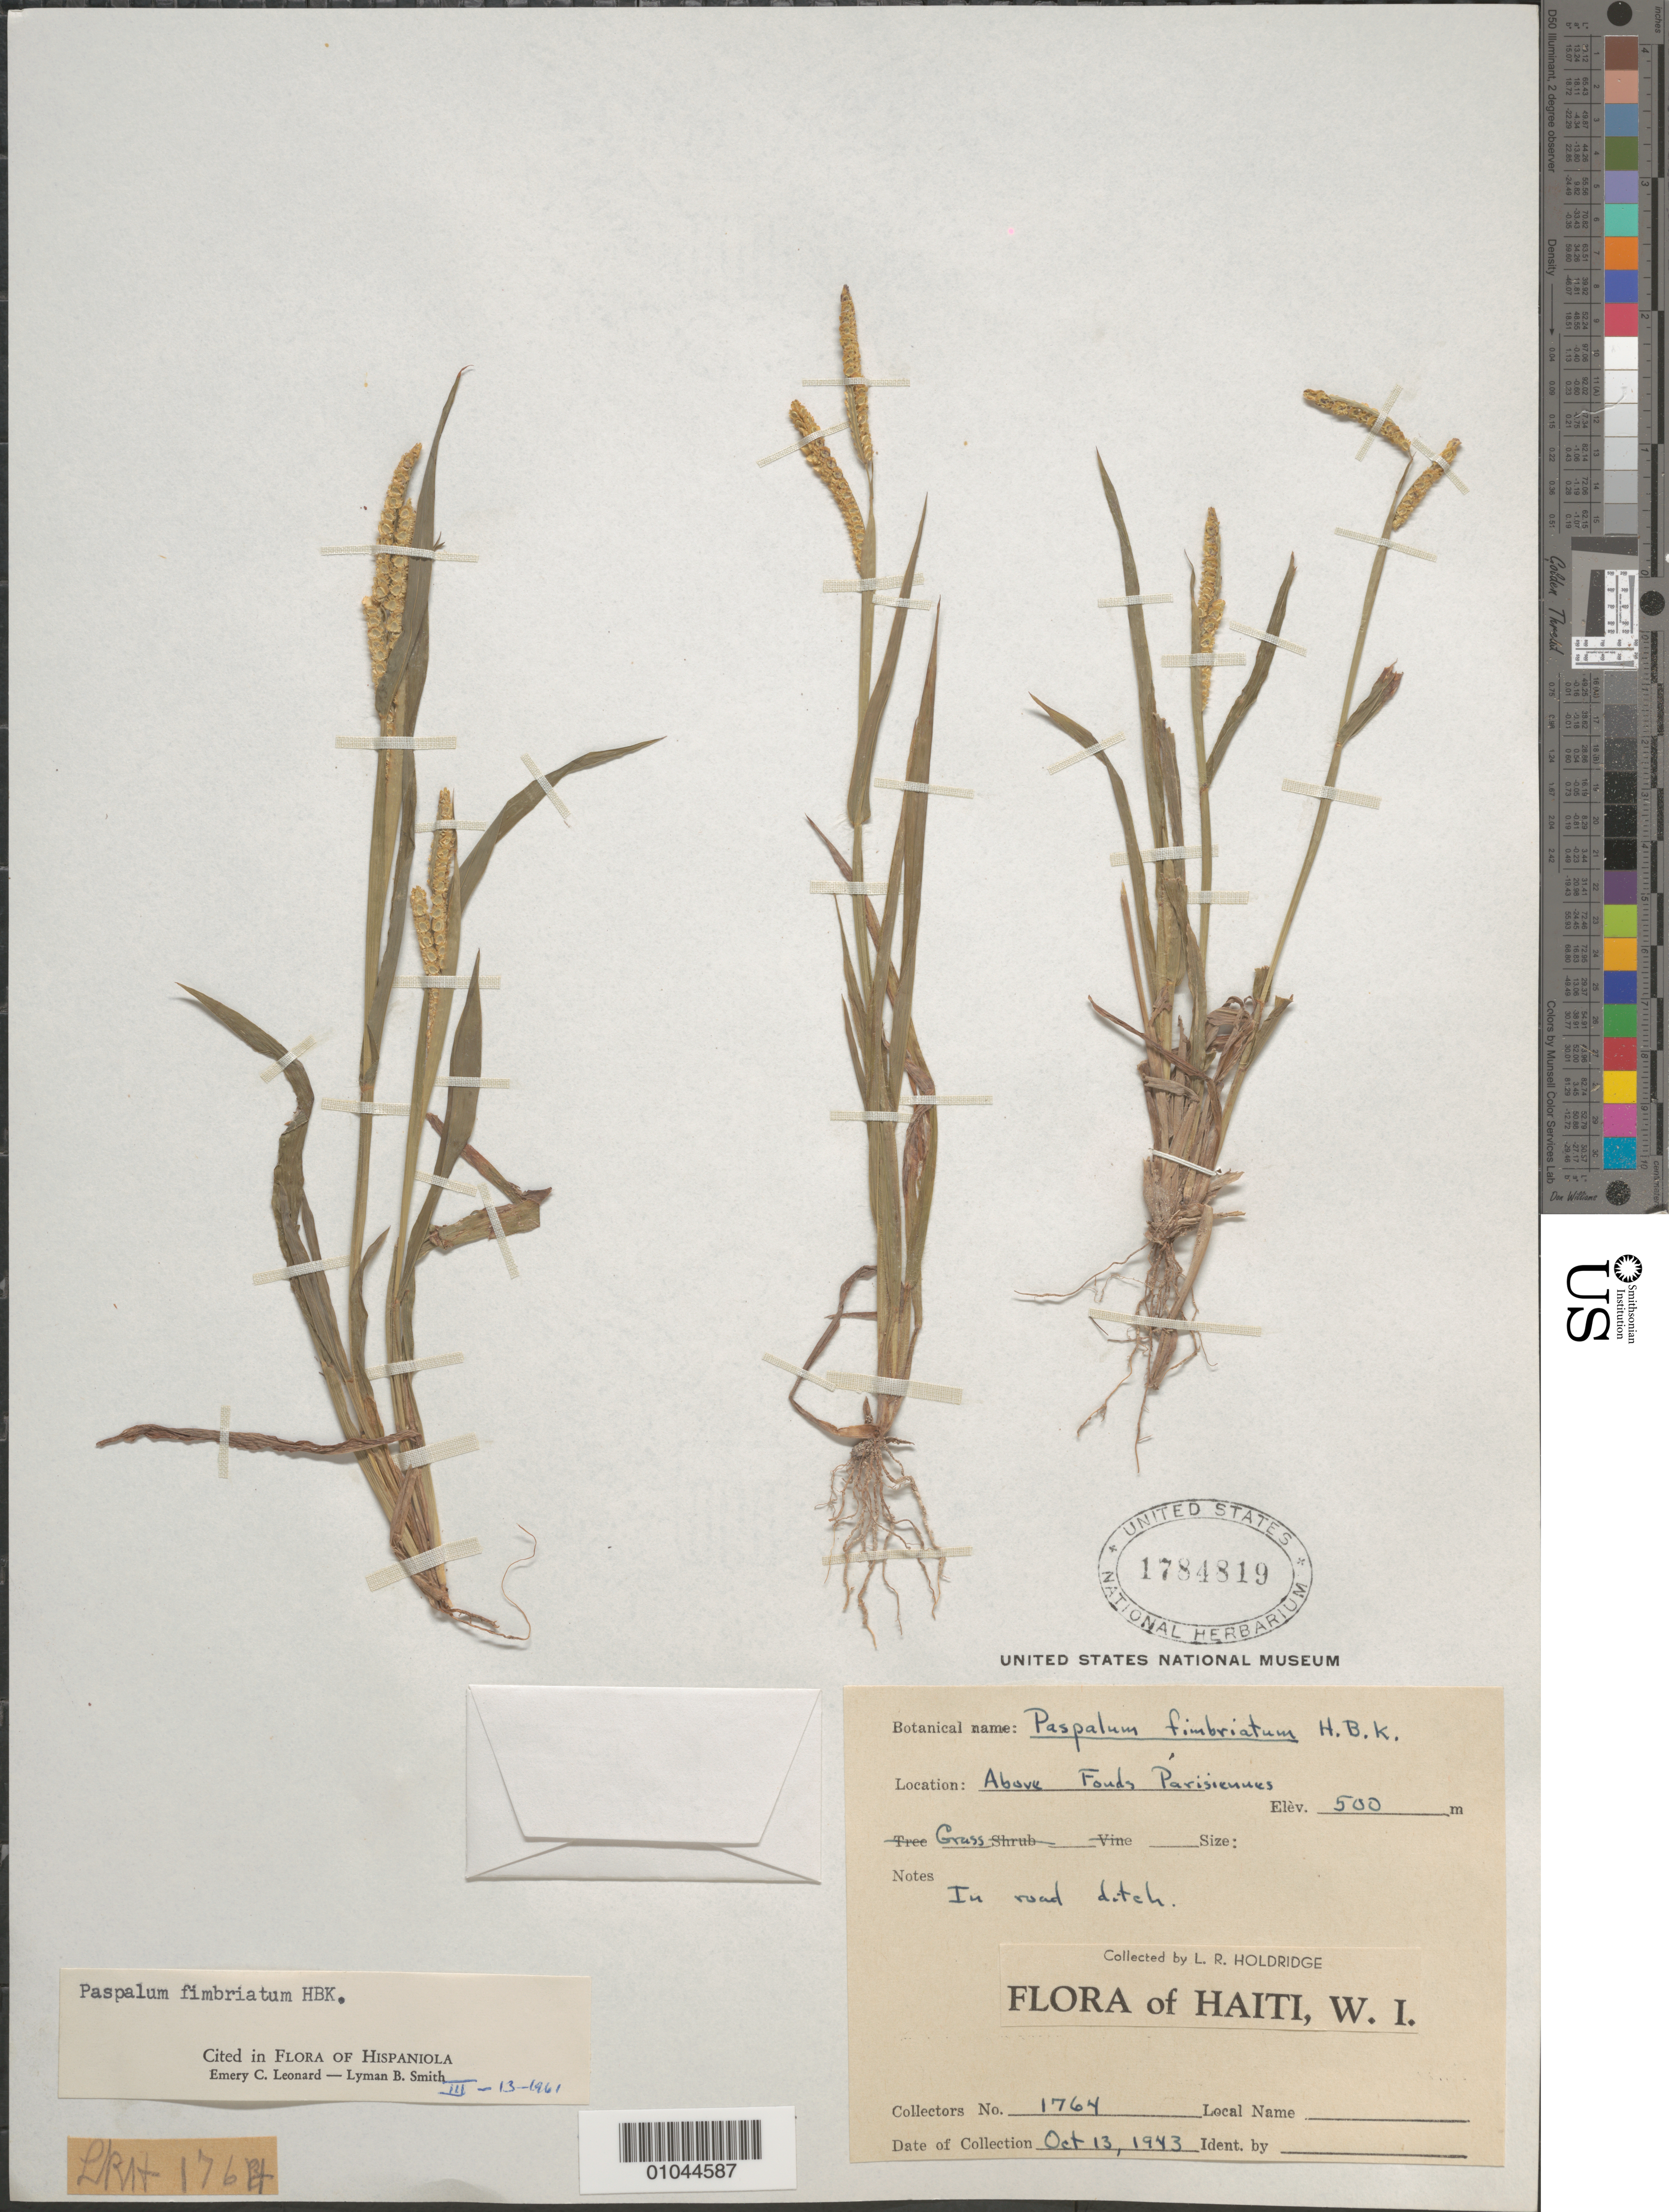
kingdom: Plantae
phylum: Tracheophyta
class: Liliopsida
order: Poales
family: Poaceae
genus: Paspalum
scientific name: Paspalum fimbriatum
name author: Kunth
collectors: L. Holdridge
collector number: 1764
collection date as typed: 13 Oct 1943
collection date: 1943-10-13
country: Haiti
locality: Above Fonds Parisiennes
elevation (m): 500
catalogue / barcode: US 1784819